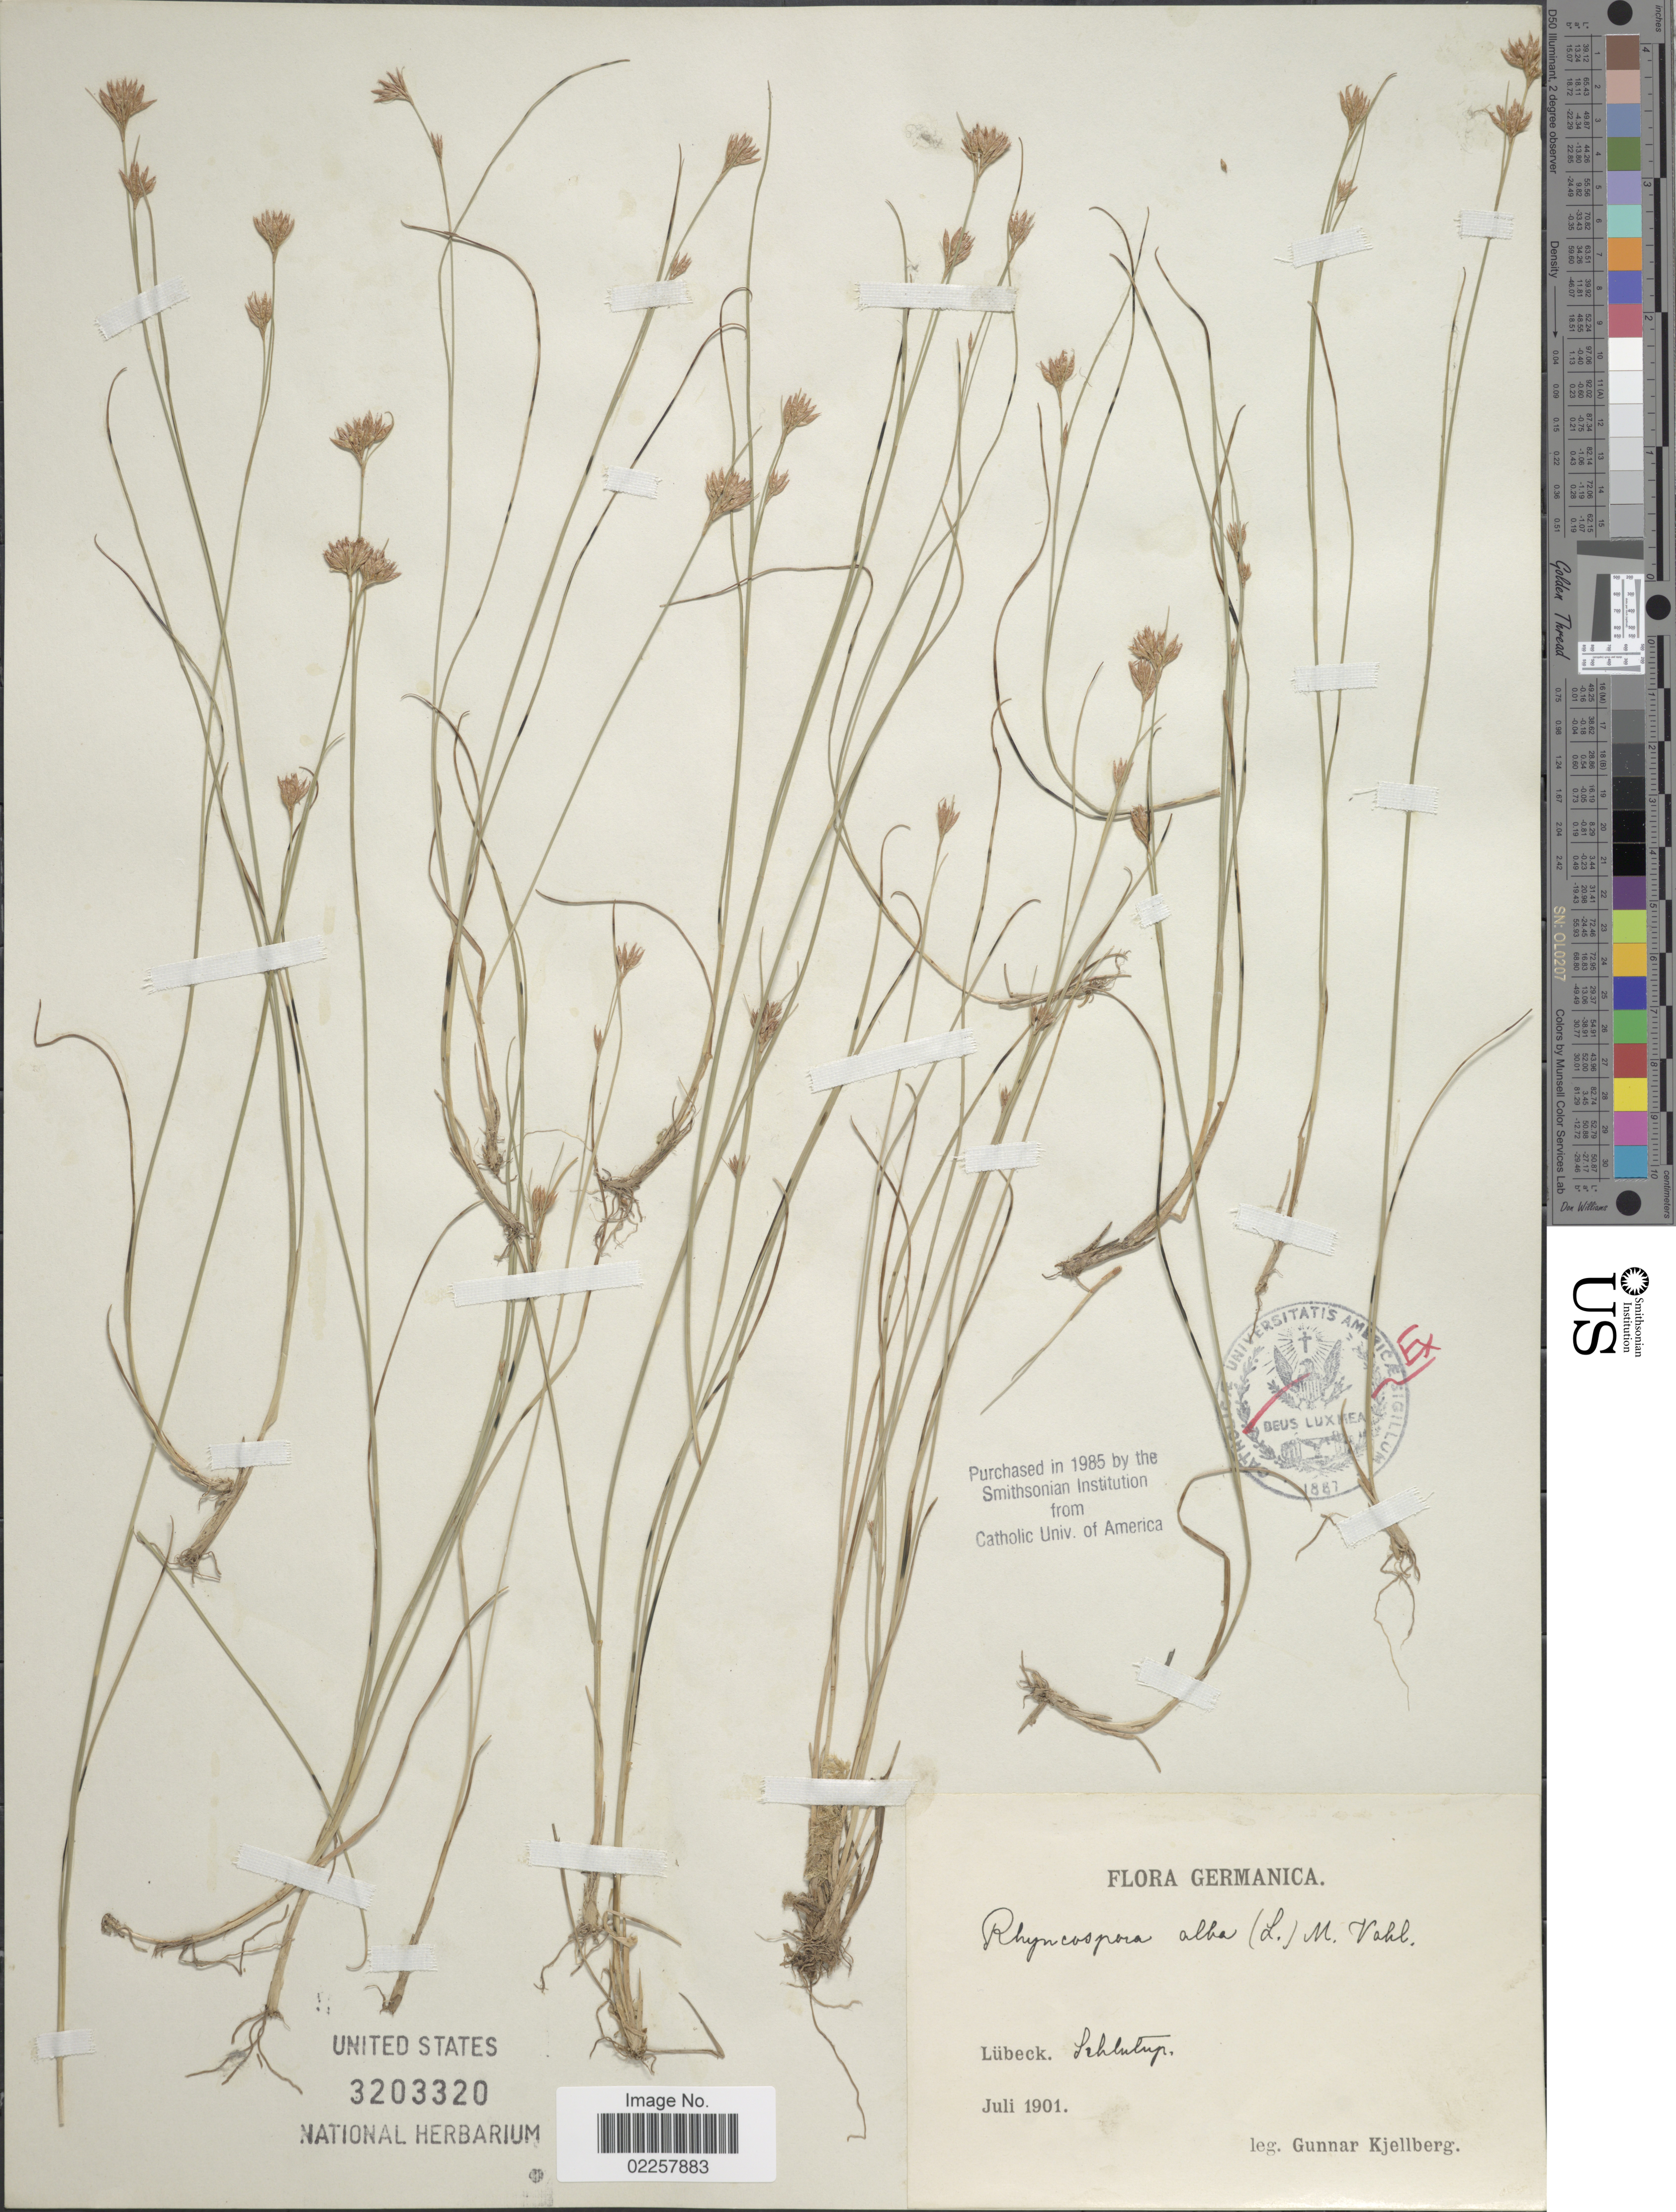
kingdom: Plantae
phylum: Tracheophyta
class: Liliopsida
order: Poales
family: Cyperaceae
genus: Rhynchospora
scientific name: Rhynchospora alba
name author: (L.) Vahl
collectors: G. Kjellberg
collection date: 1901-07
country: Germany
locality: Lubeck, Schlutup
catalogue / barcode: US 3203320